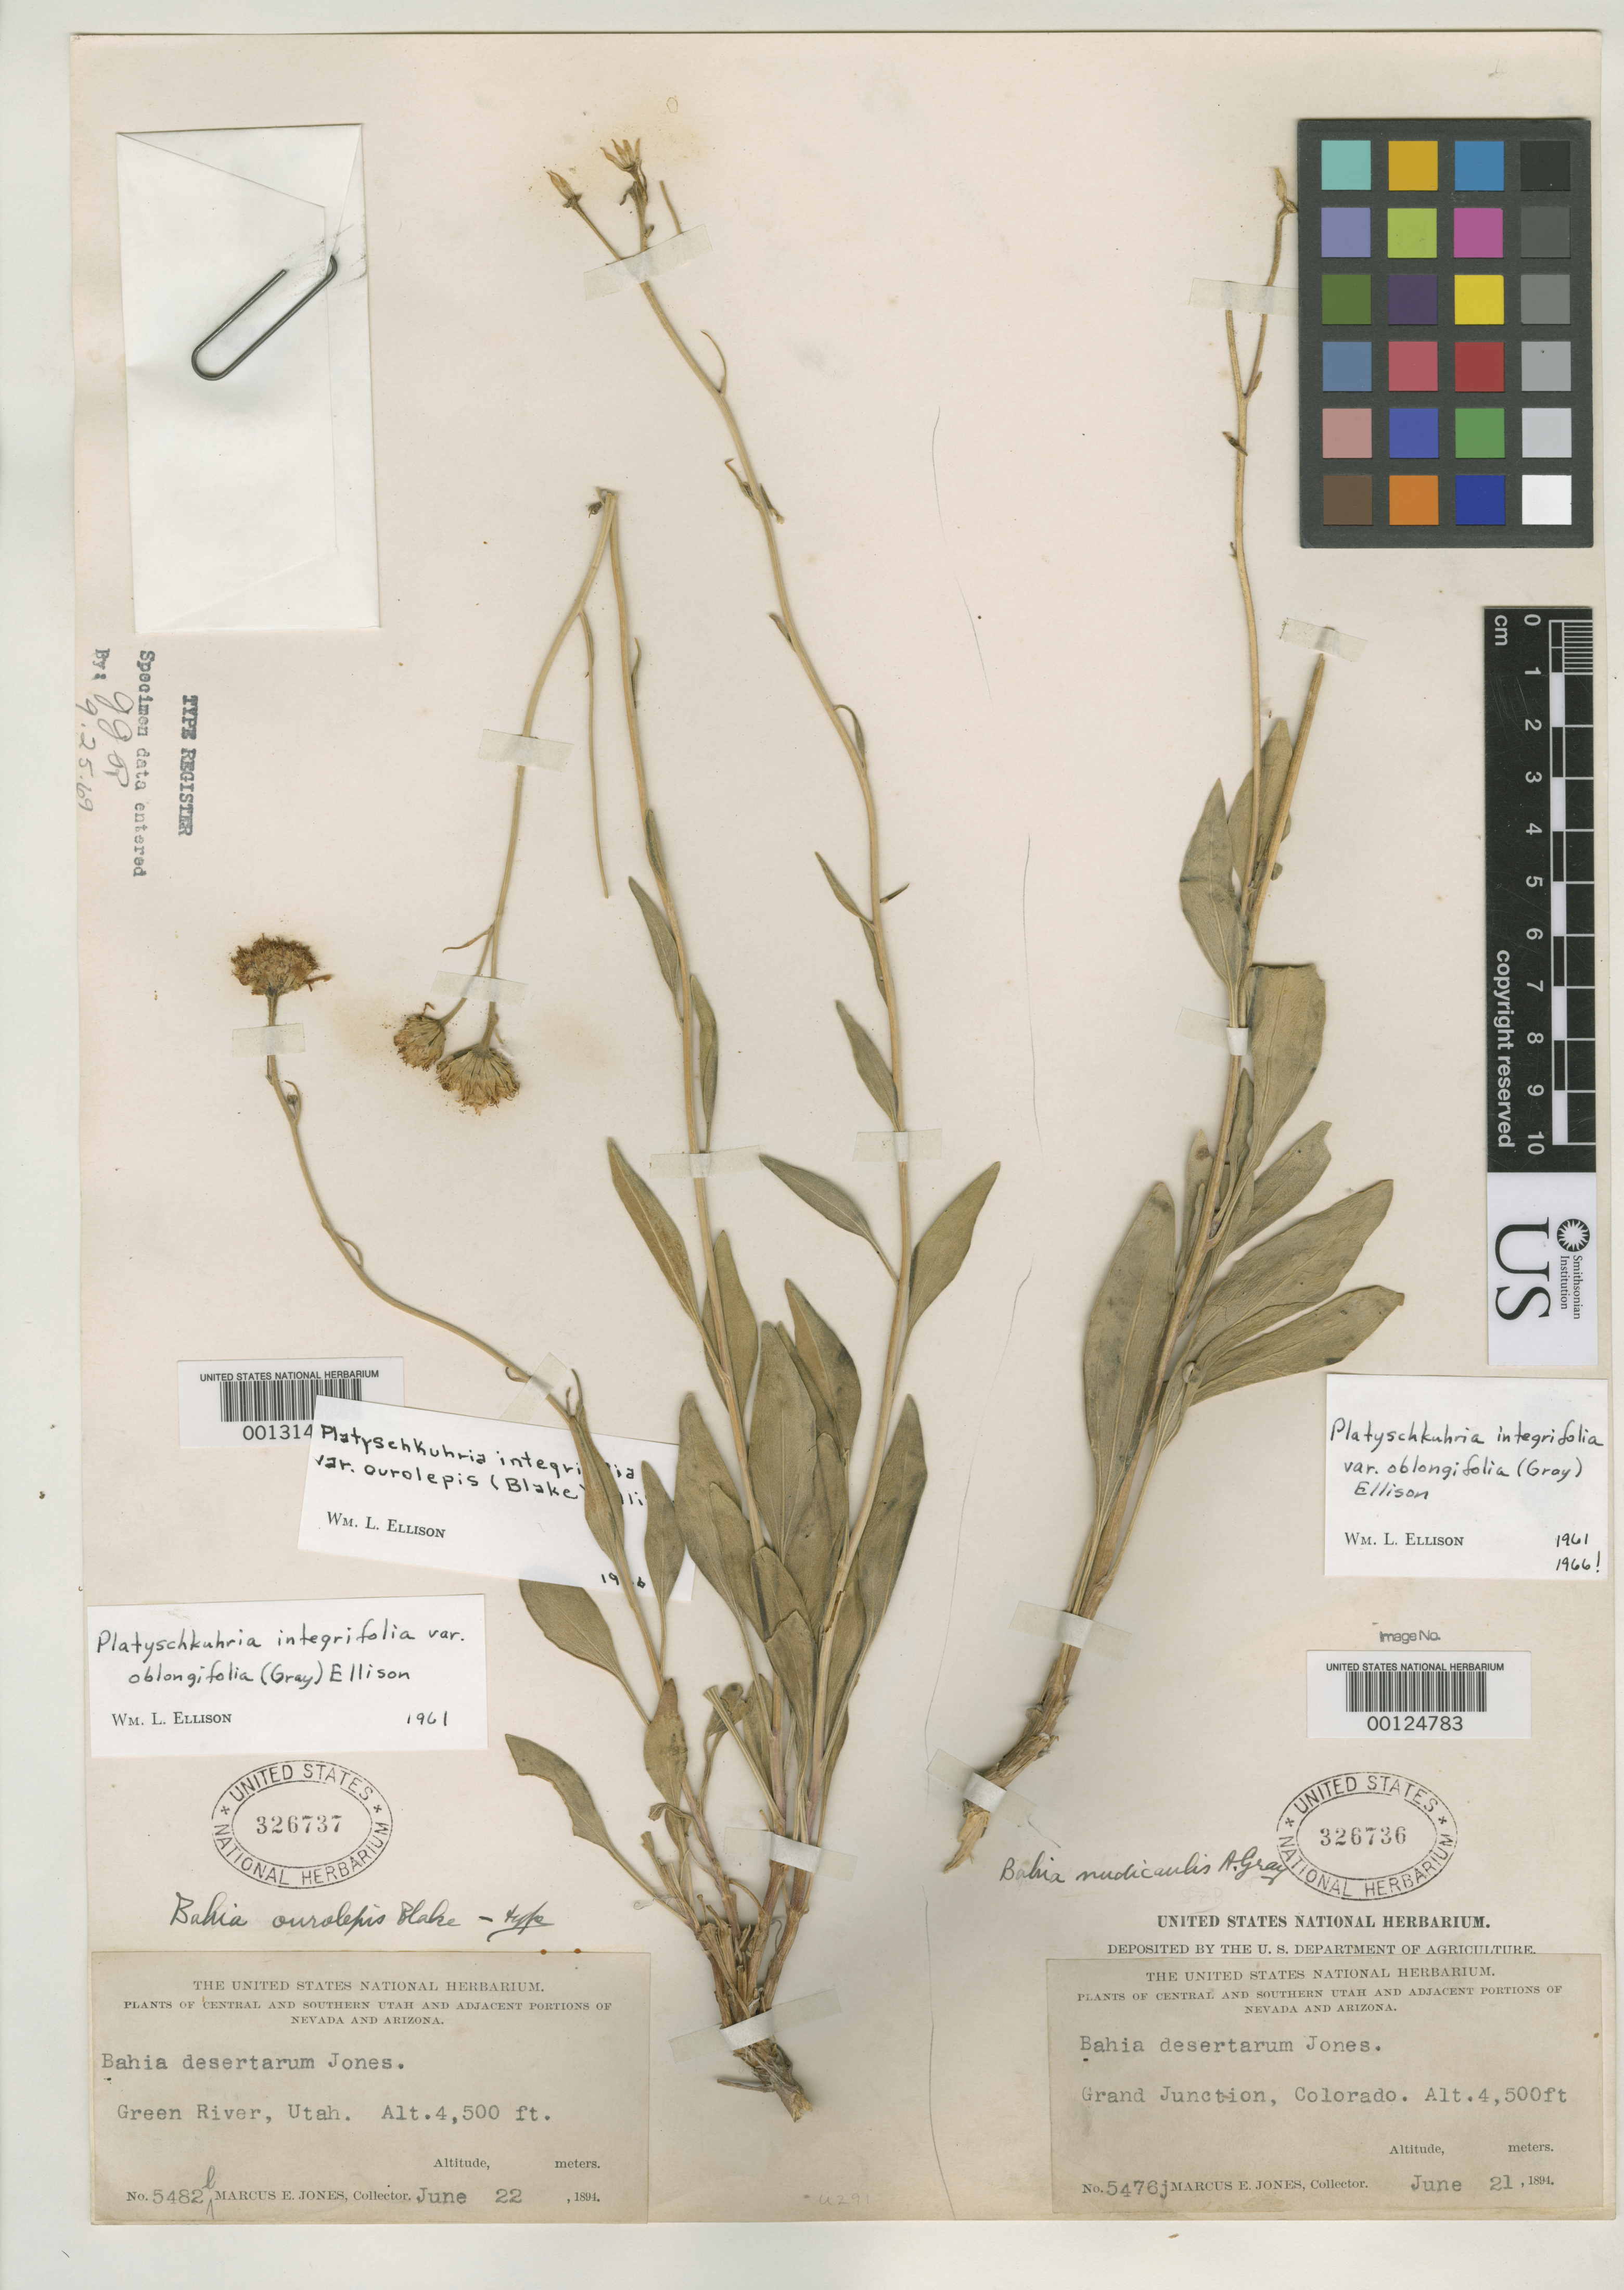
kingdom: Plantae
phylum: Tracheophyta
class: Magnoliopsida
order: Asterales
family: Asteraceae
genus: Bahia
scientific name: Bahia ourolepis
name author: S.F. Blake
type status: Type Collection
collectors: M. E. Jones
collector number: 5476 J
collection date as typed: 21 Jun 1894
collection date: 1894-06-21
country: United States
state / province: Colorado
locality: Grand Junction.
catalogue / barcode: US 326736